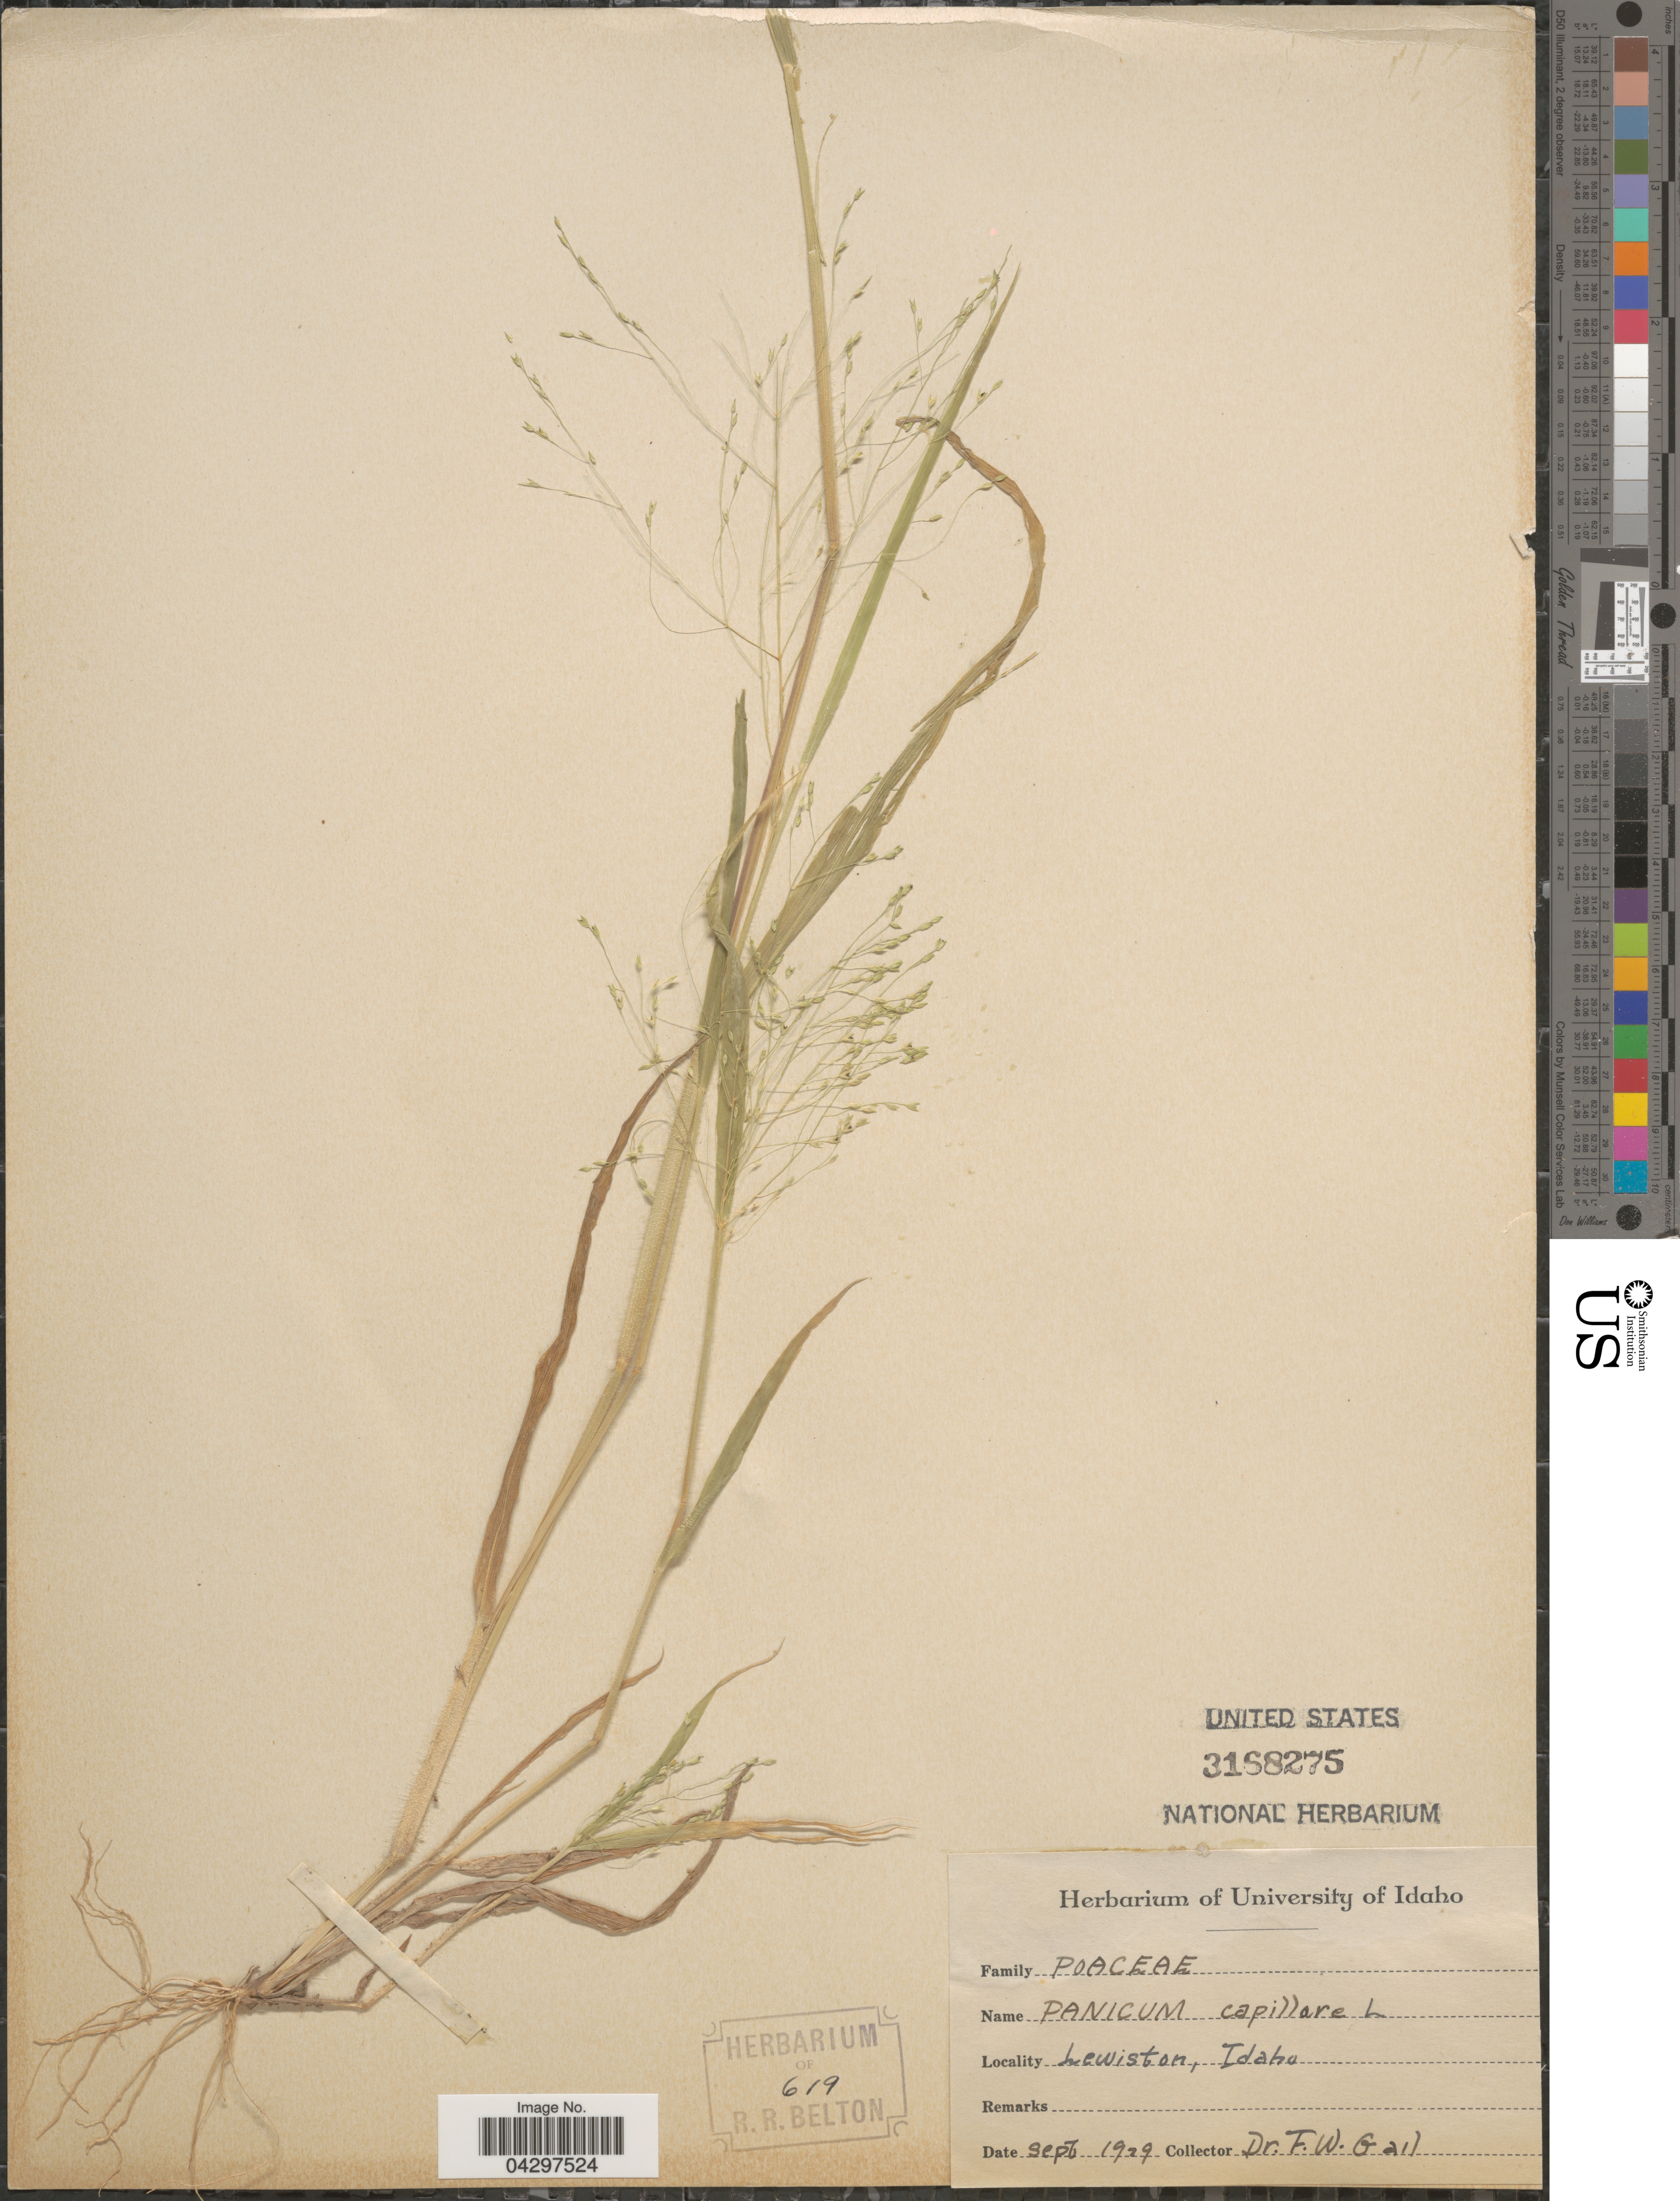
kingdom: Plantae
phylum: Tracheophyta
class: Liliopsida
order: Poales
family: Poaceae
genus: Panicum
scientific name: Panicum capillare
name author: L.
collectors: F. Gail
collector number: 619?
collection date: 1929-09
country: United States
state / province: Idaho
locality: Lewiston.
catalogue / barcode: US 3168275